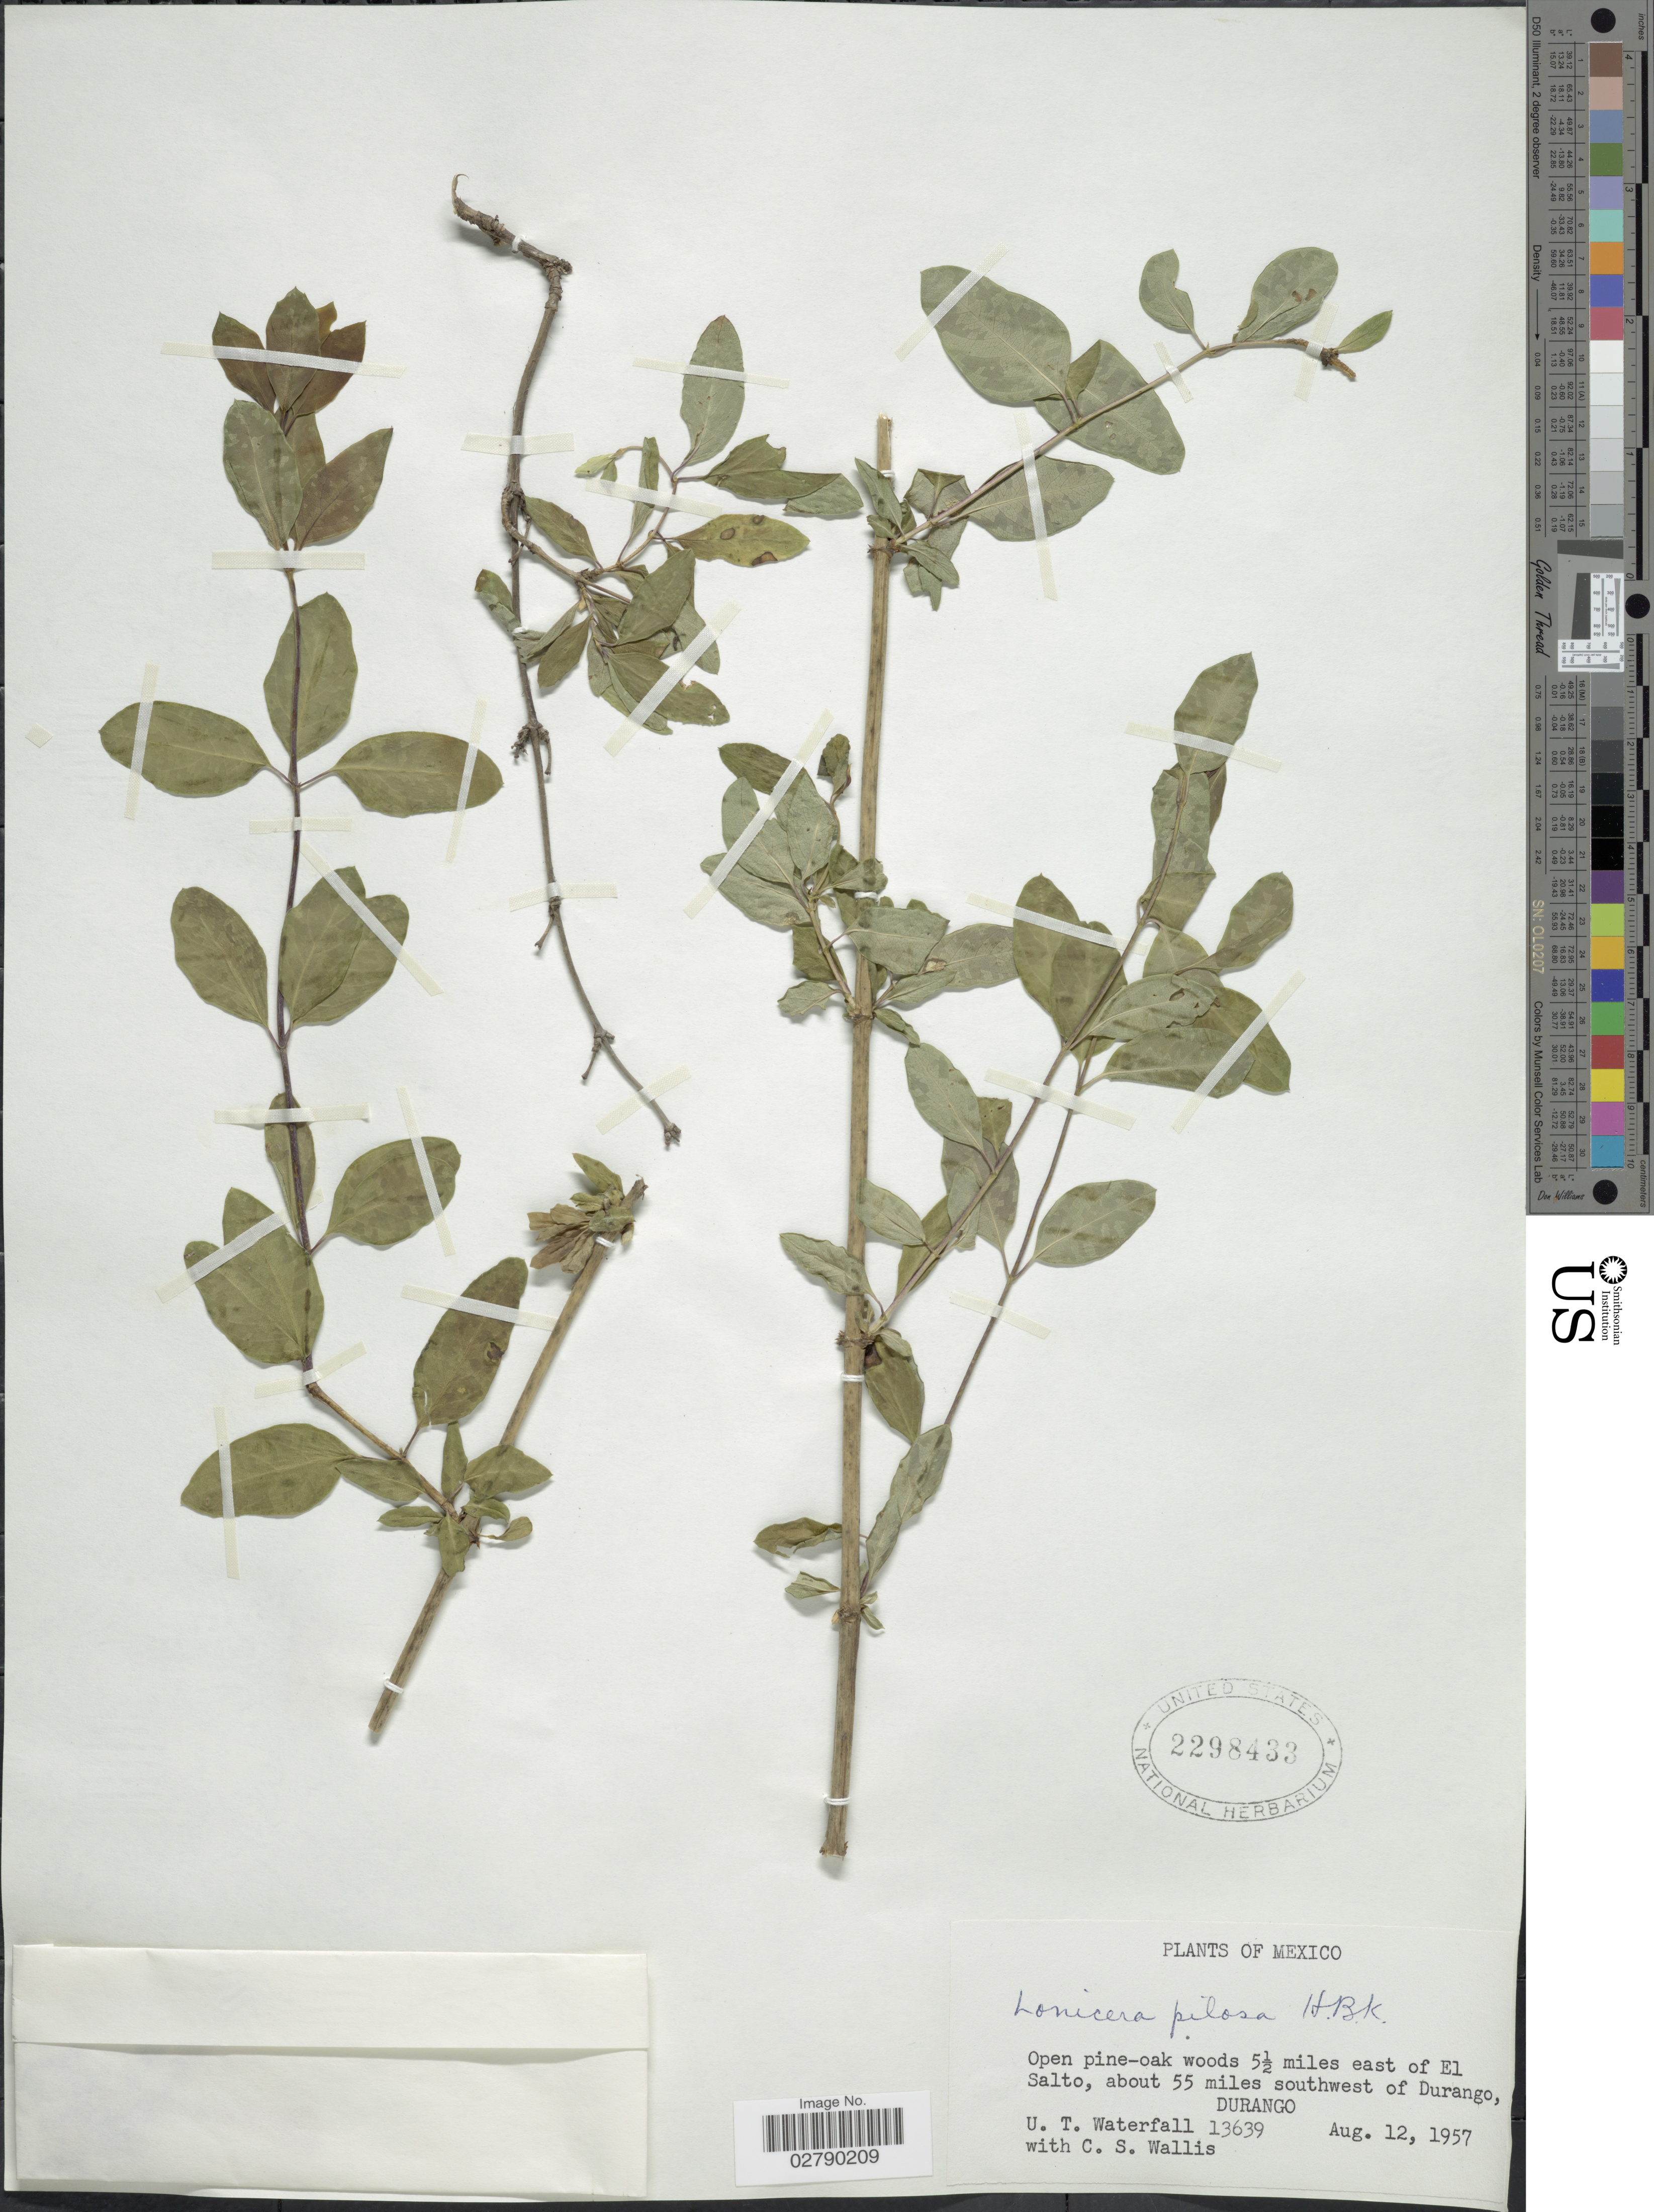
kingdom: Plantae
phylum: Tracheophyta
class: Magnoliopsida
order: Dipsacales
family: Caprifoliaceae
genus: Lonicera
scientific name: Lonicera pilosa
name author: Willd. ex Kunth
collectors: U. T. Waterfall & C. S. Wallis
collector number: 13639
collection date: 1957-08-12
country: Mexico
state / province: Durango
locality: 5 ½ miles east of El Salto, about 55 miles southwest of Durango.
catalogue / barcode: US 2298433